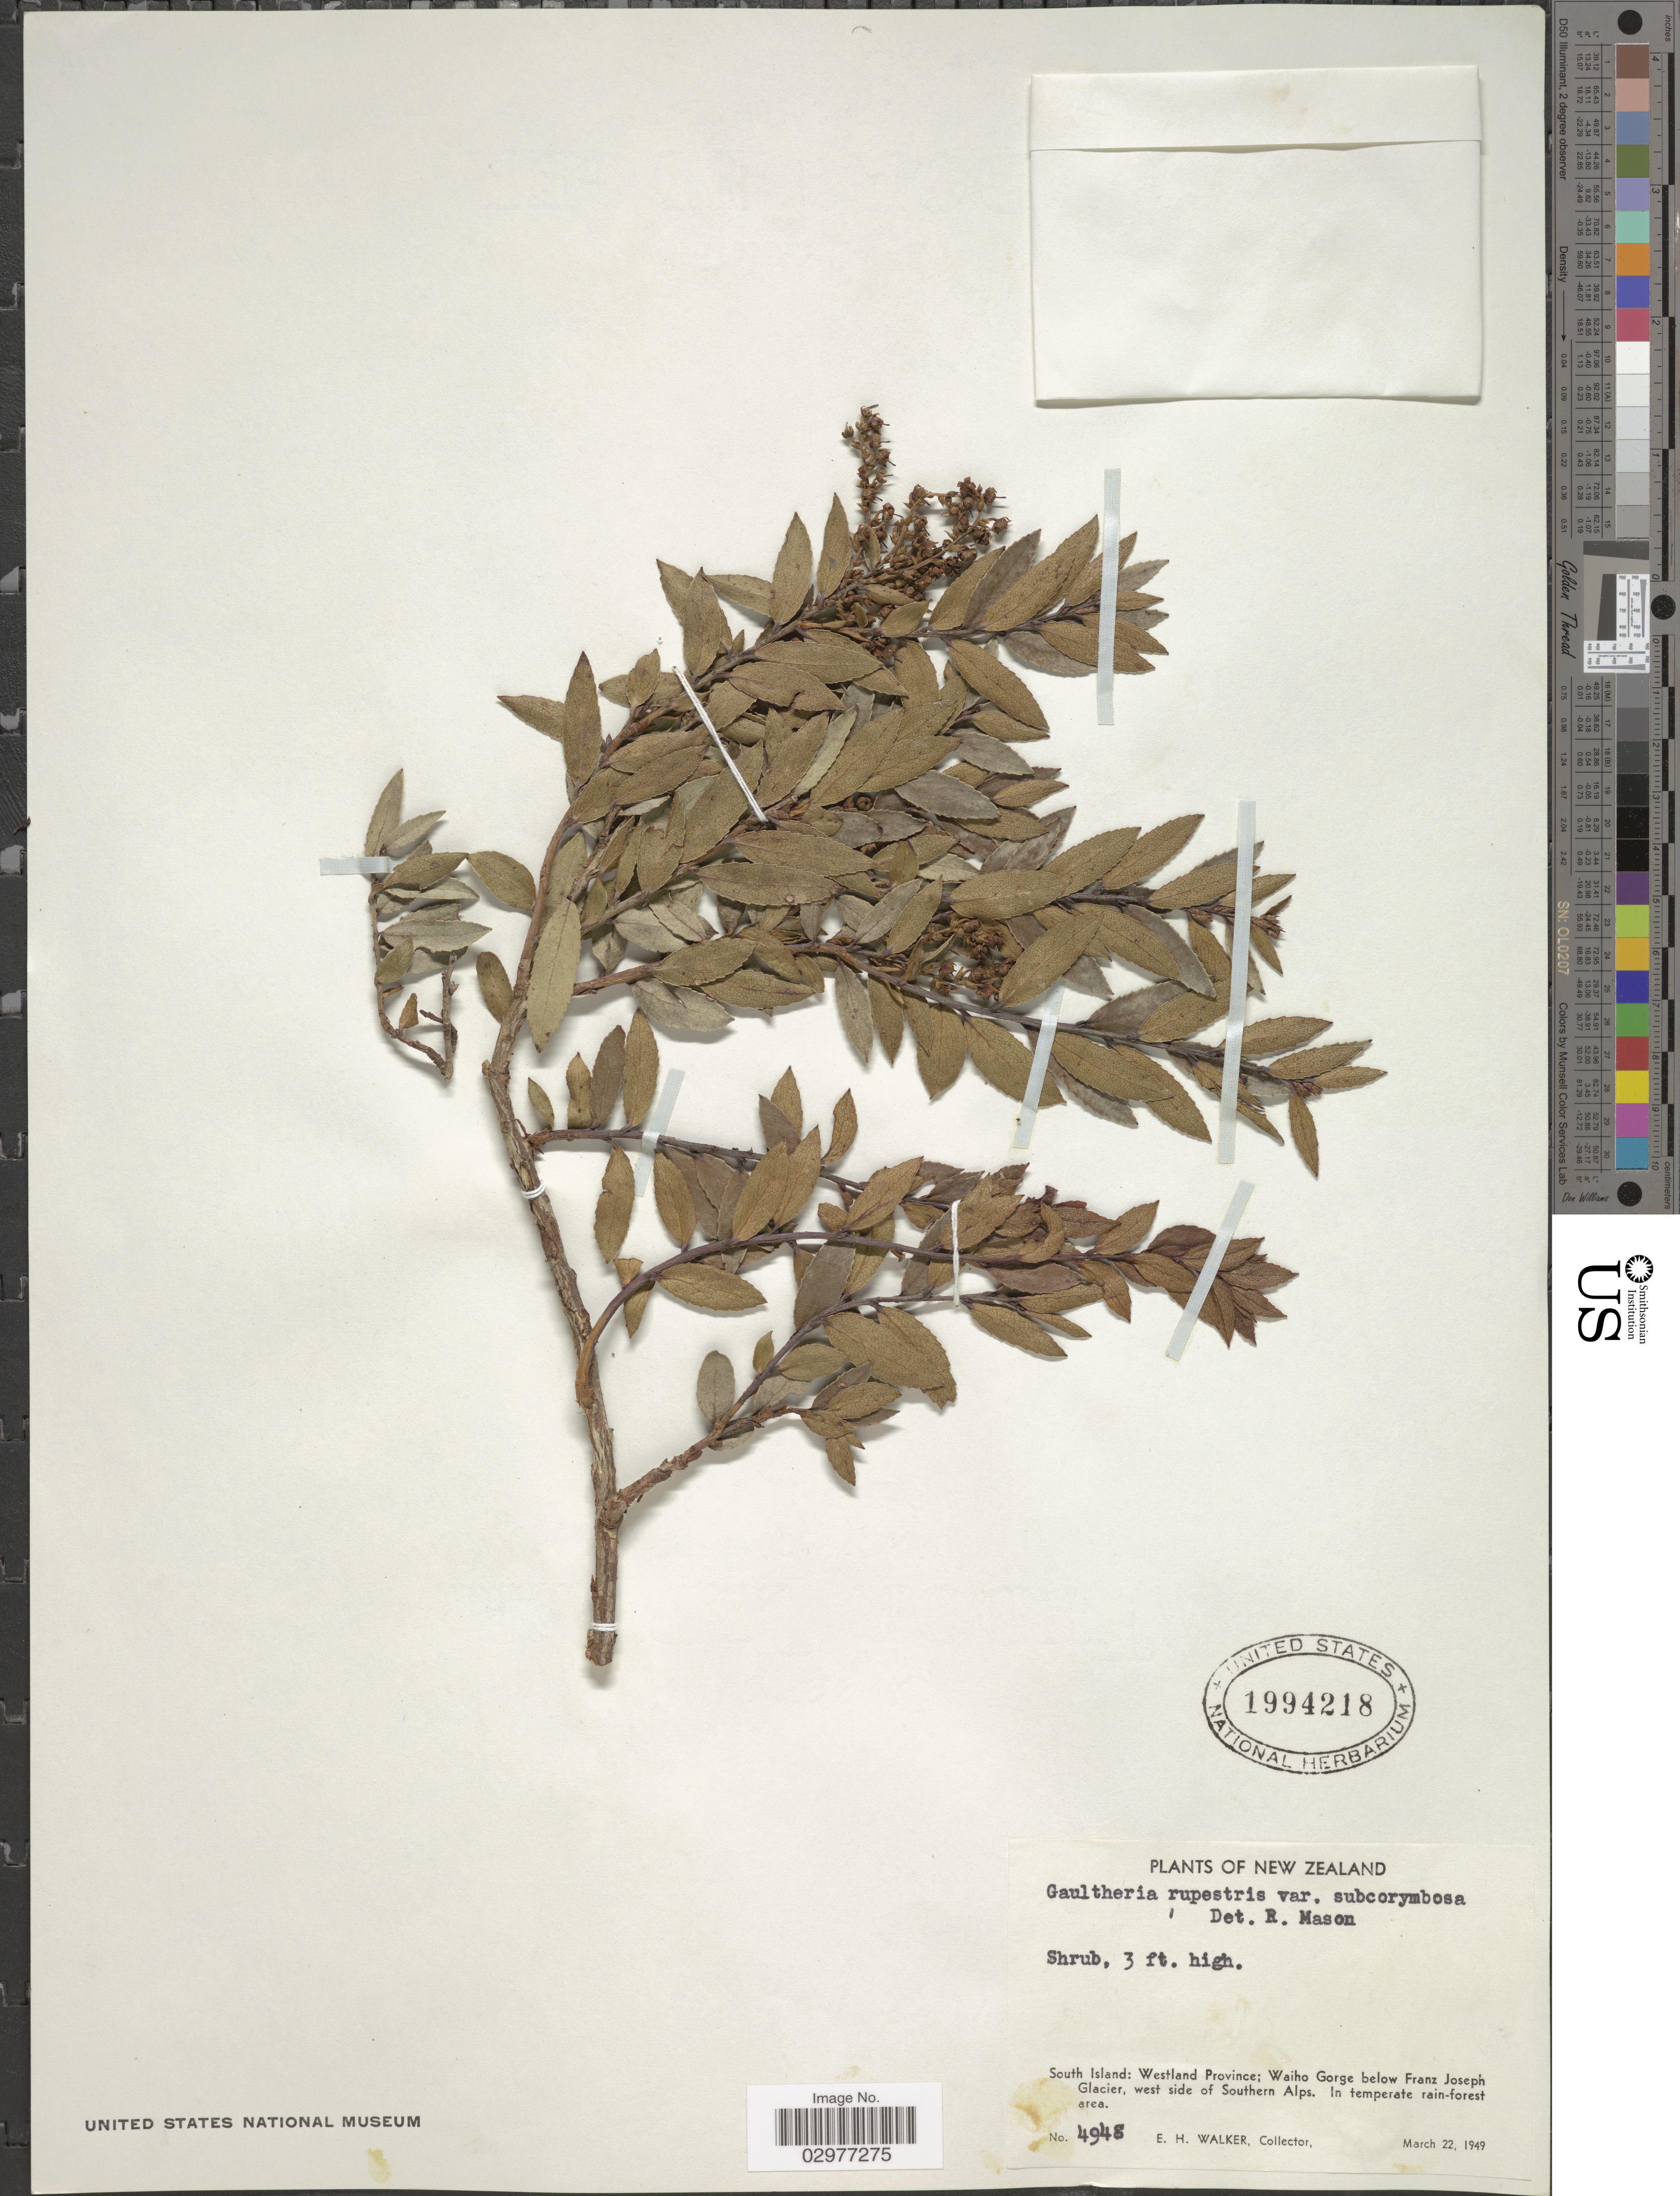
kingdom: Plantae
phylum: Tracheophyta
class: Magnoliopsida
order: Ericales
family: Ericaceae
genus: Gaultheria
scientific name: Gaultheria rupestris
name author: (L. f.) R. Br.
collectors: E. H. Walker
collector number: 4948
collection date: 1949-03-22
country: New Zealand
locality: South Island: Westland Province; Waiho Gorge below Franz Joseph Glacier, west side of Southern Alps.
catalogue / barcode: US 1994218